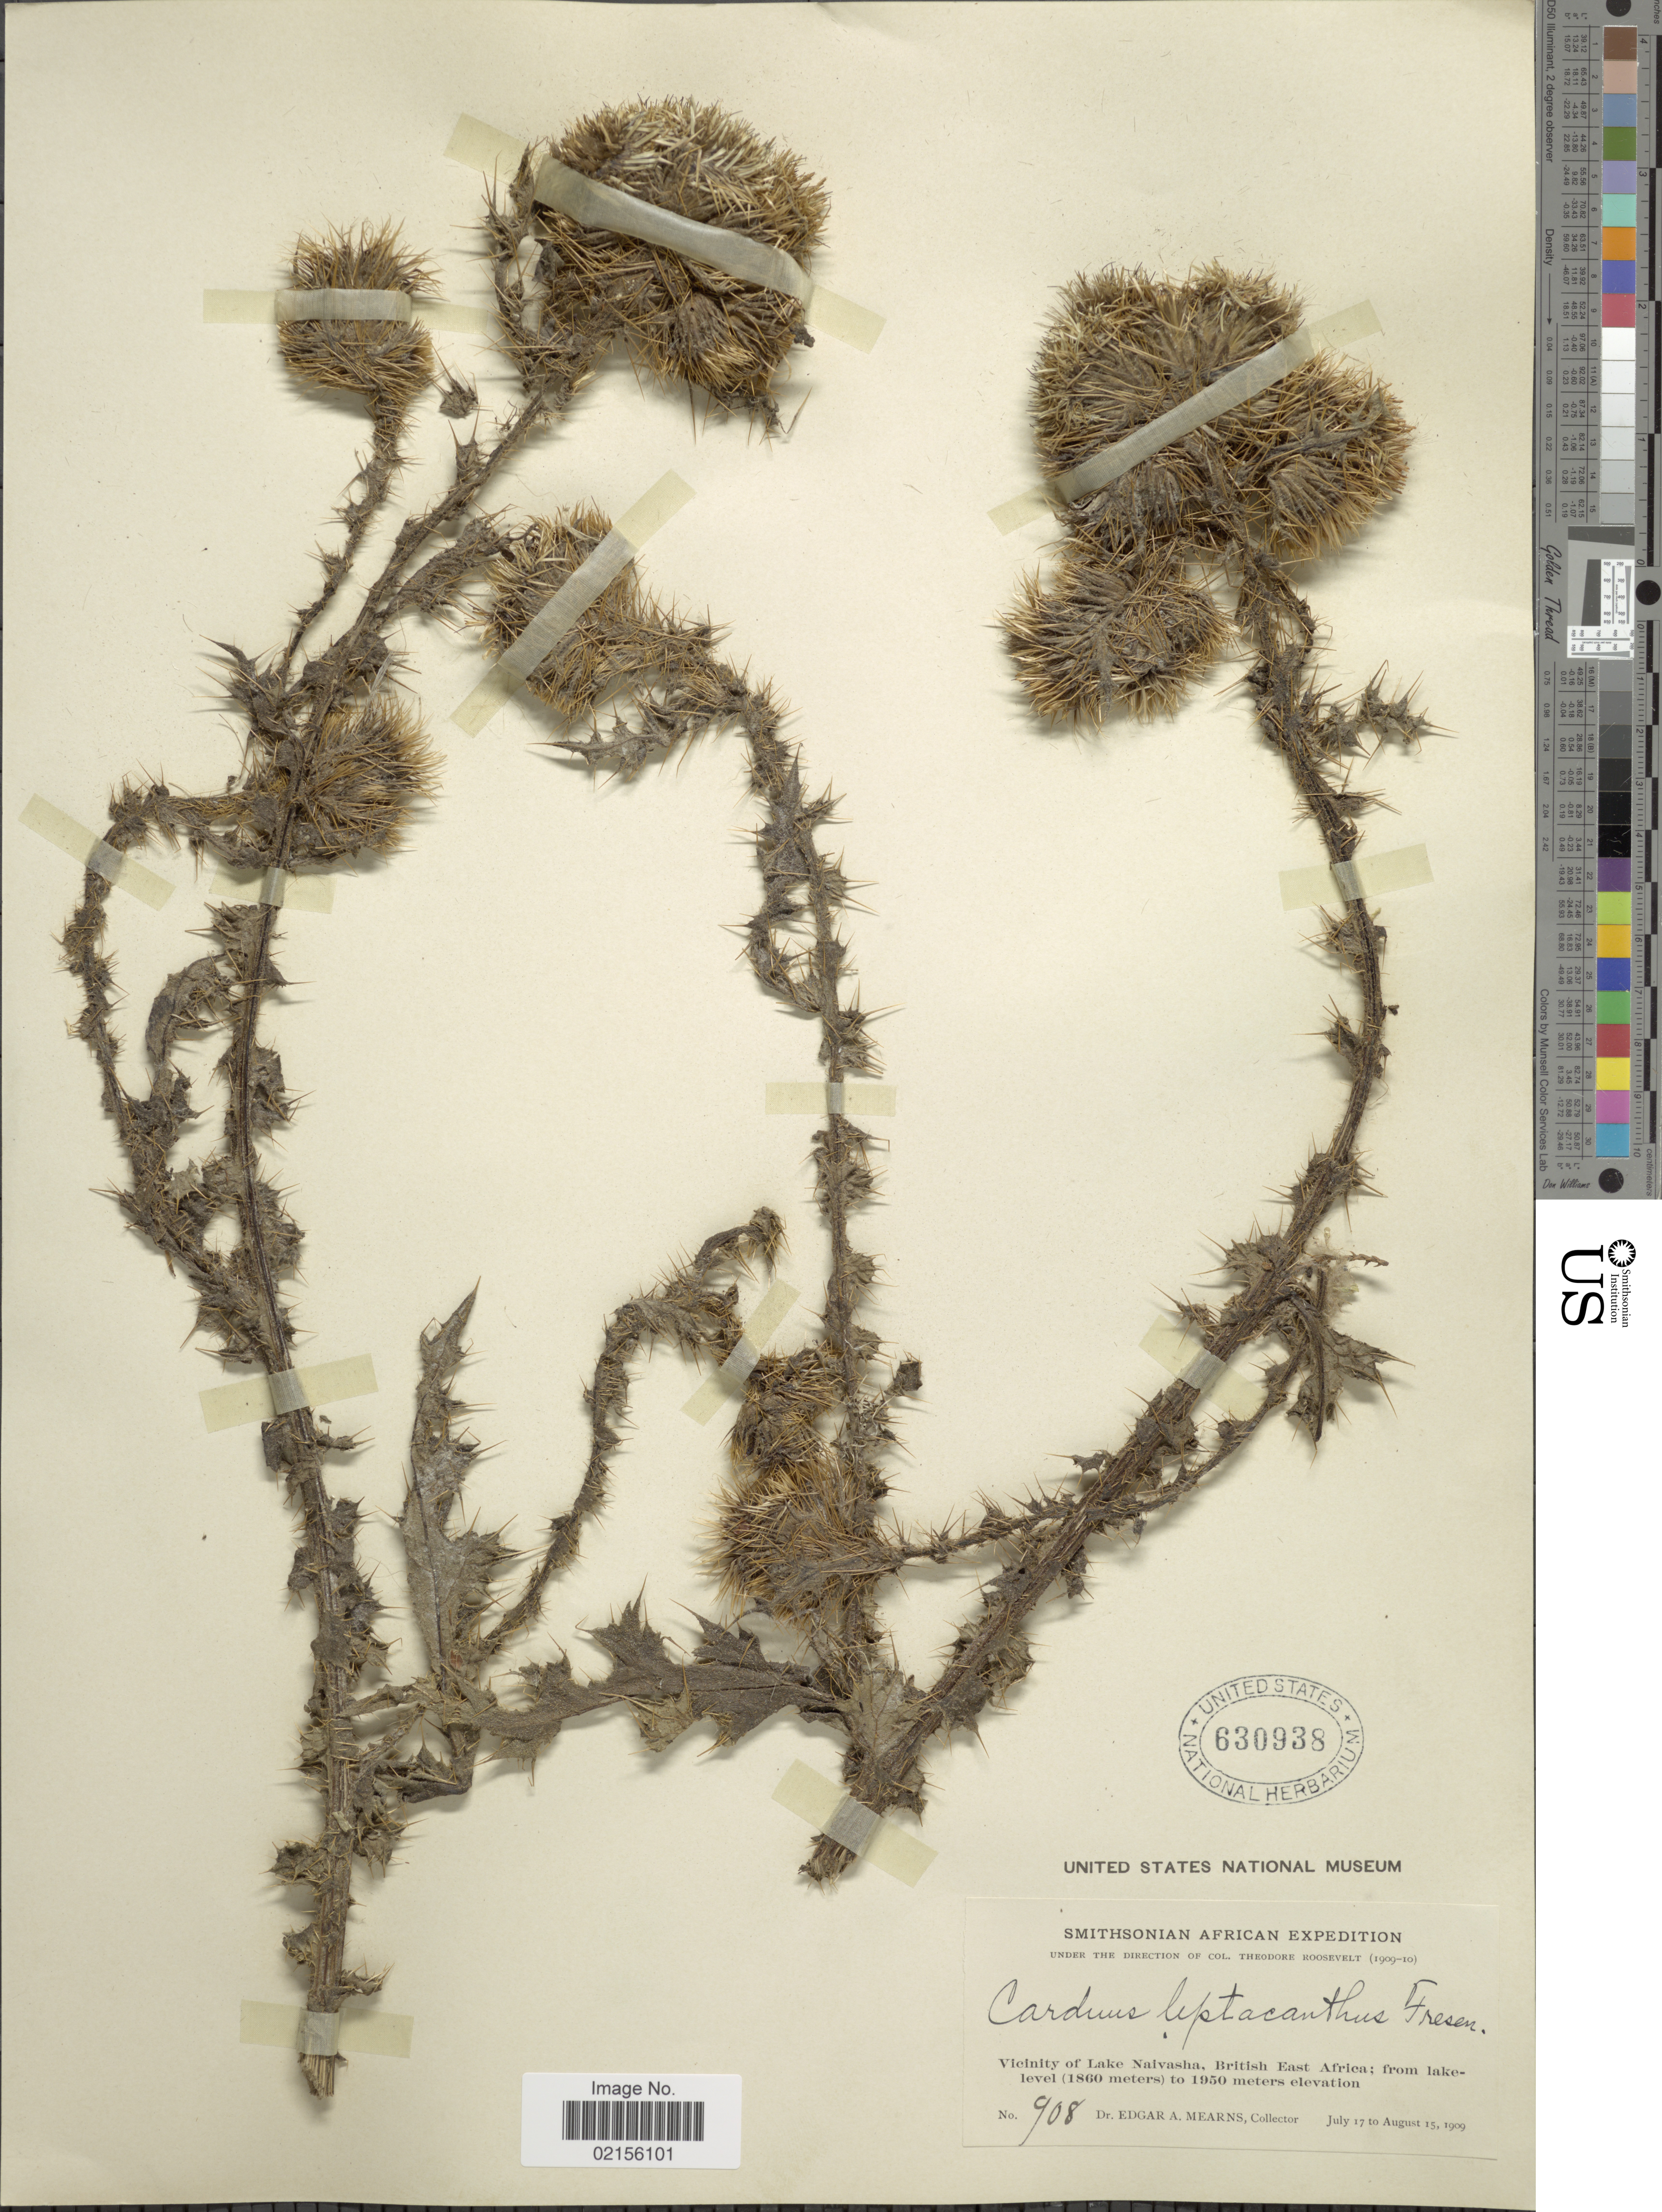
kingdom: Plantae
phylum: Tracheophyta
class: Magnoliopsida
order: Asterales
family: Asteraceae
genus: Carduus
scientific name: Carduus leptocanthus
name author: Fresen.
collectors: E. A. Mearns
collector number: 908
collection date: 1909-07-17/1909-08-15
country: Kenya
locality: Vicinity of Lake Naivasha, British East Africa; from lake-level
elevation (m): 1860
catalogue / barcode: US 630938